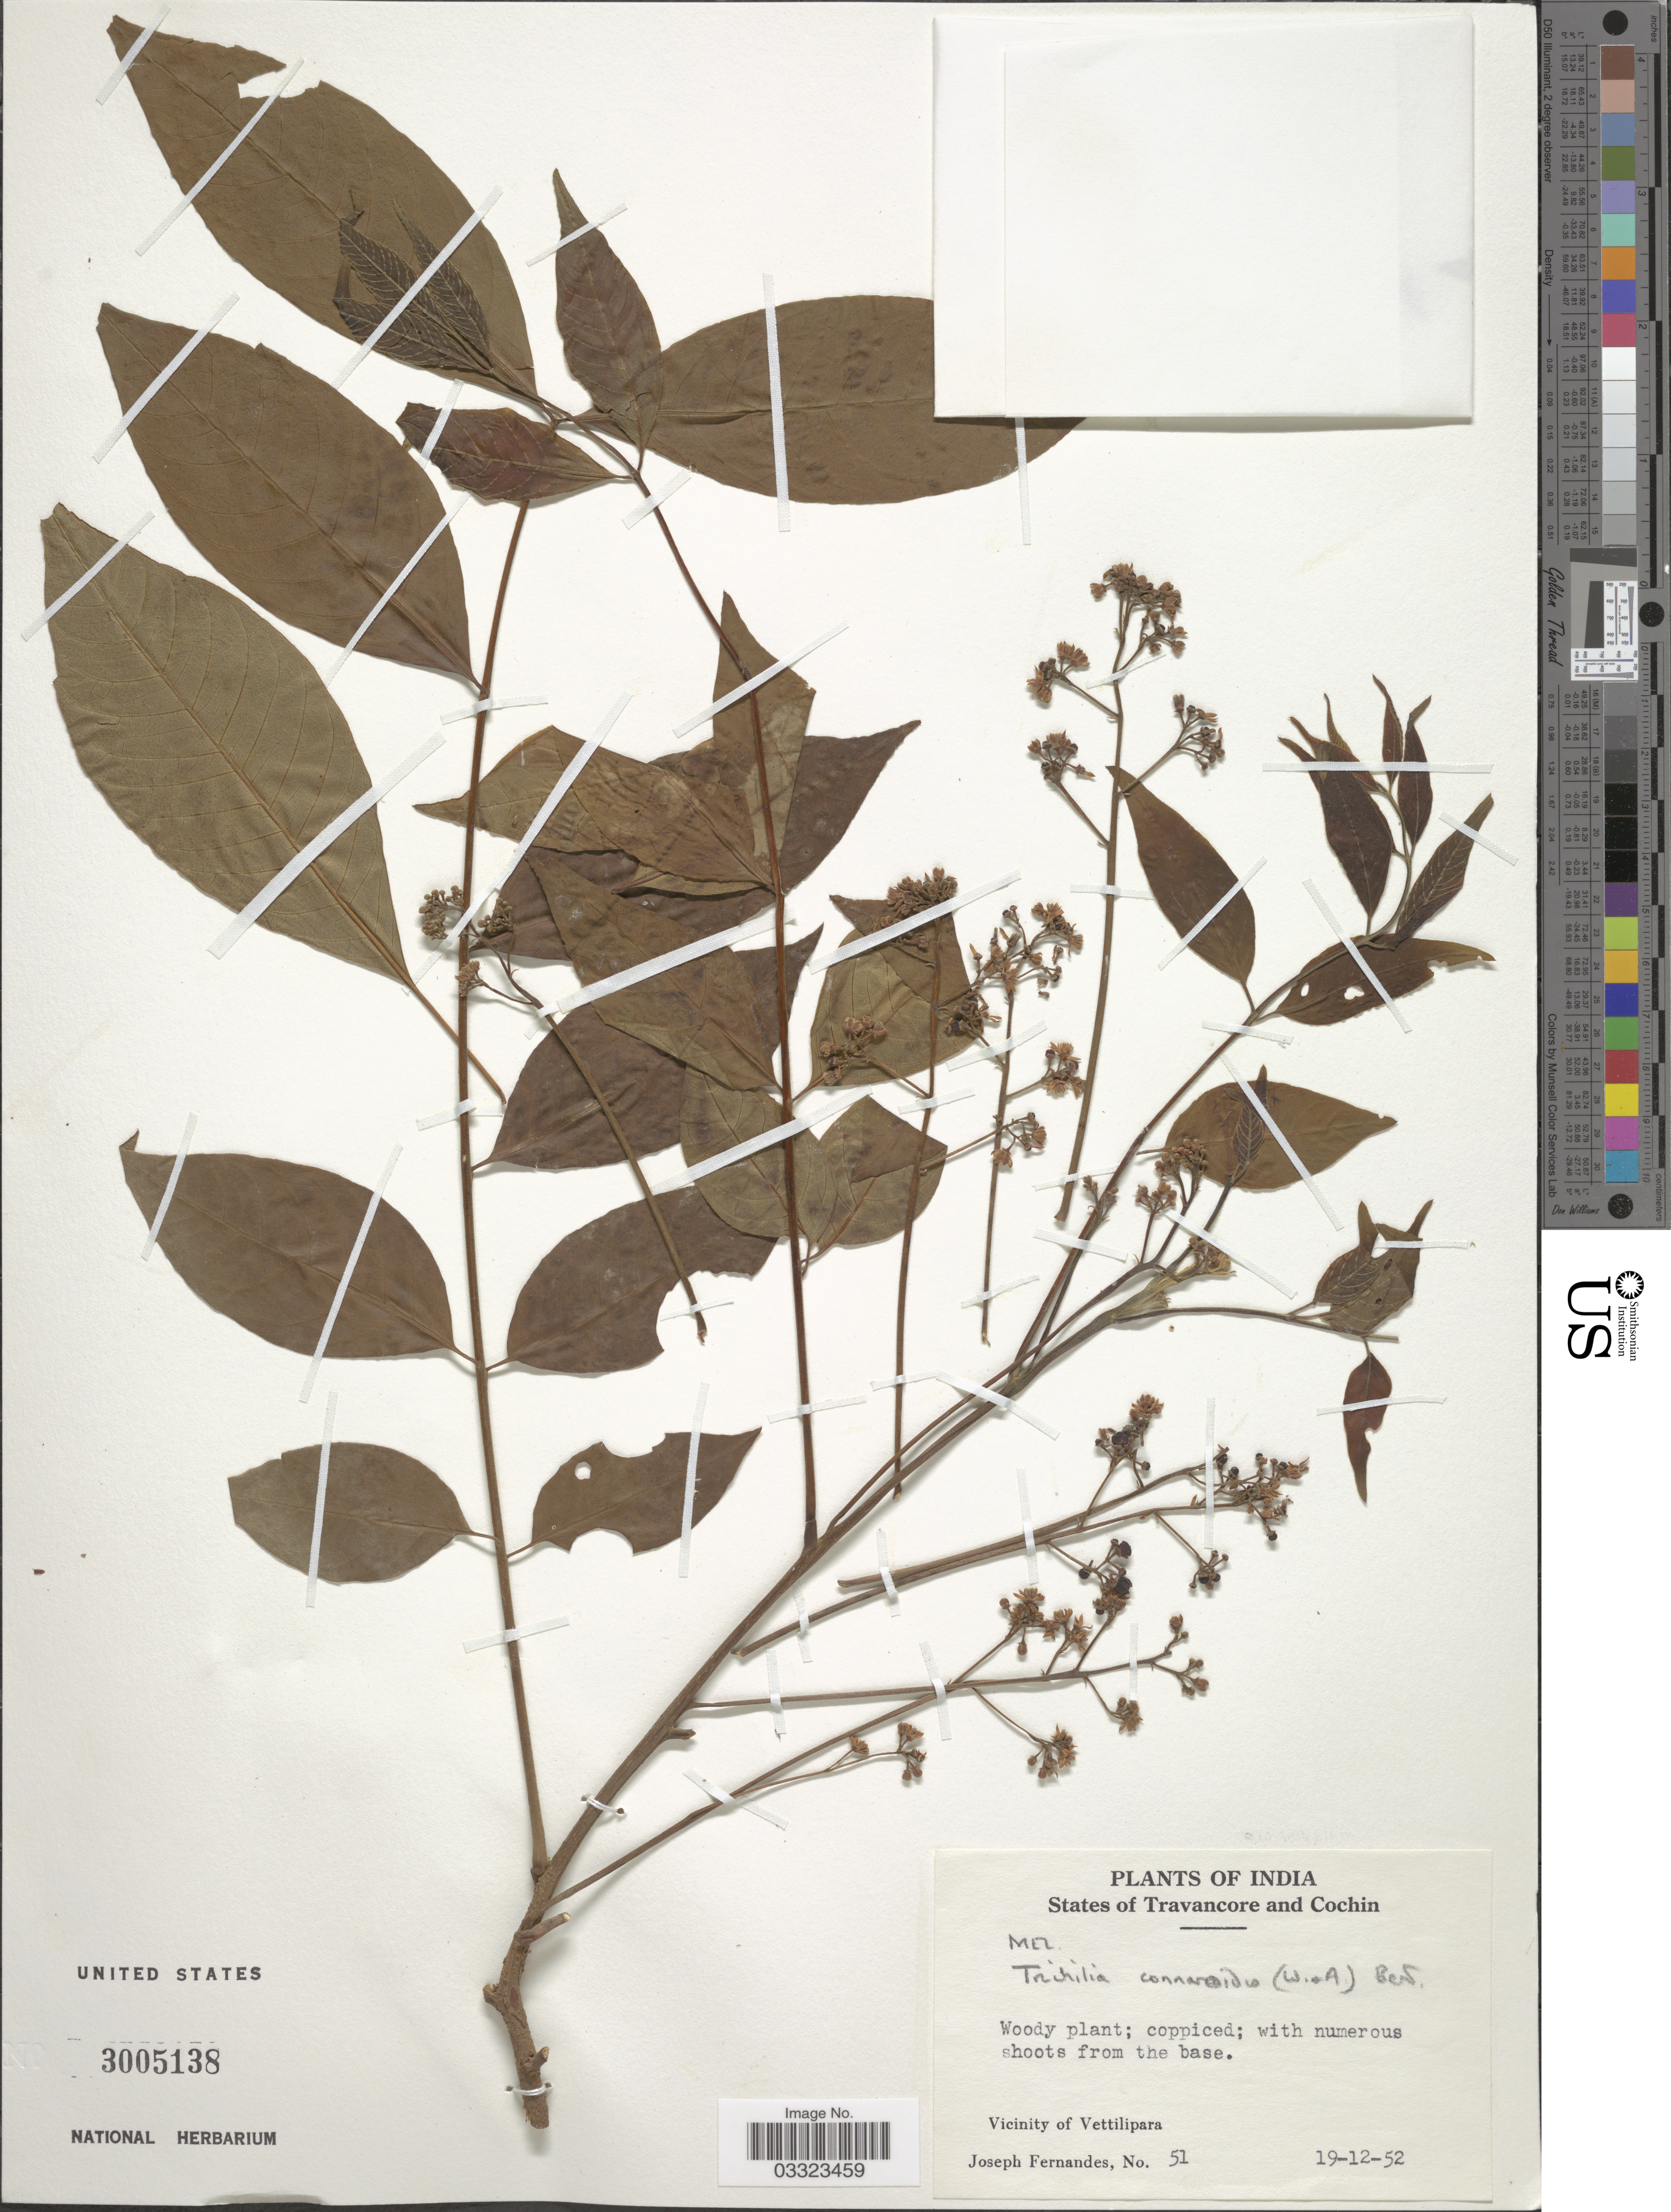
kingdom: Plantae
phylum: Tracheophyta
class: Magnoliopsida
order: Sapindales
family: Meliaceae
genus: Trichilia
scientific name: Trichilia connaroides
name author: (Wight & Arn.) Bentv.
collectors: J. Fernandes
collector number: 51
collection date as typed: Transcribed d/m/y: 19/12/52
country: India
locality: States of Travancore and Cochin, Vicinity of Vettilipara.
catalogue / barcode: US 3005138